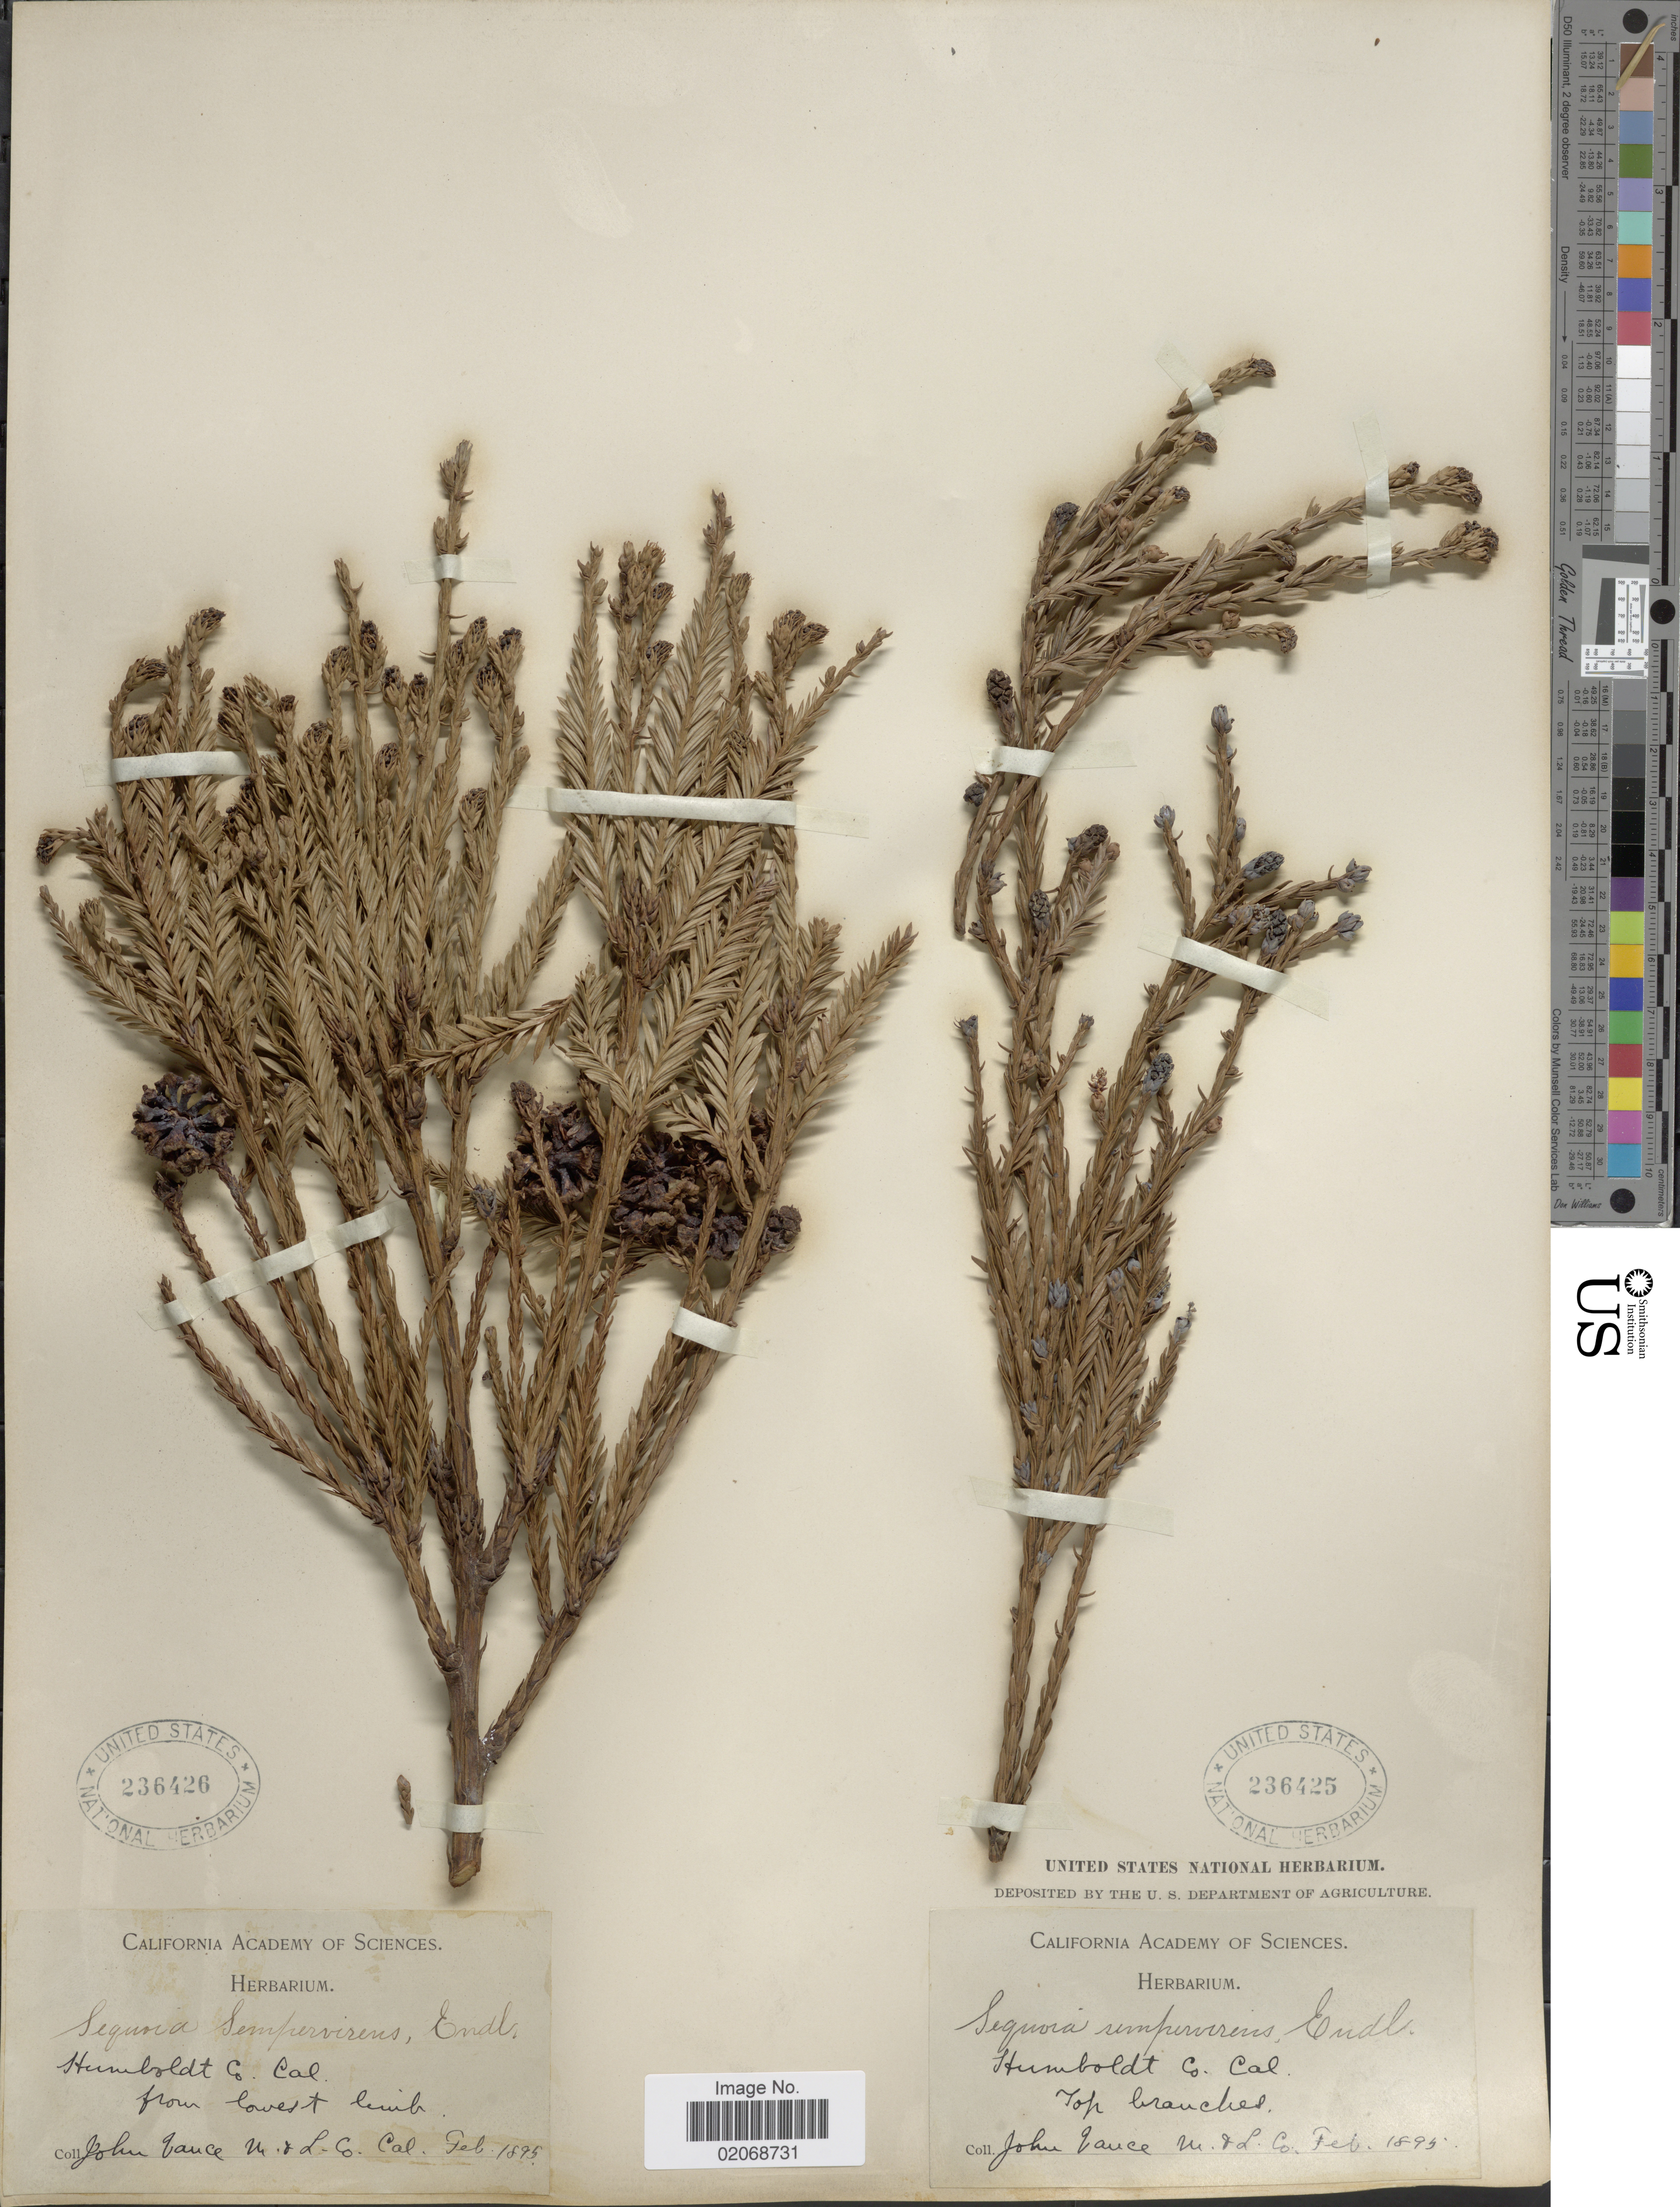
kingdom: Plantae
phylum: Tracheophyta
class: Pinopsida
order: Pinales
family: Cupressaceae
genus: Sequoia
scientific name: Sequoia sempervirens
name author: (D. Don) Endl.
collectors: J. Lance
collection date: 1895-02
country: United States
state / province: California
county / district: Humboldt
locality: Humboldt Co. M&L. Co. [unsure placement]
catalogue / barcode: US 236425